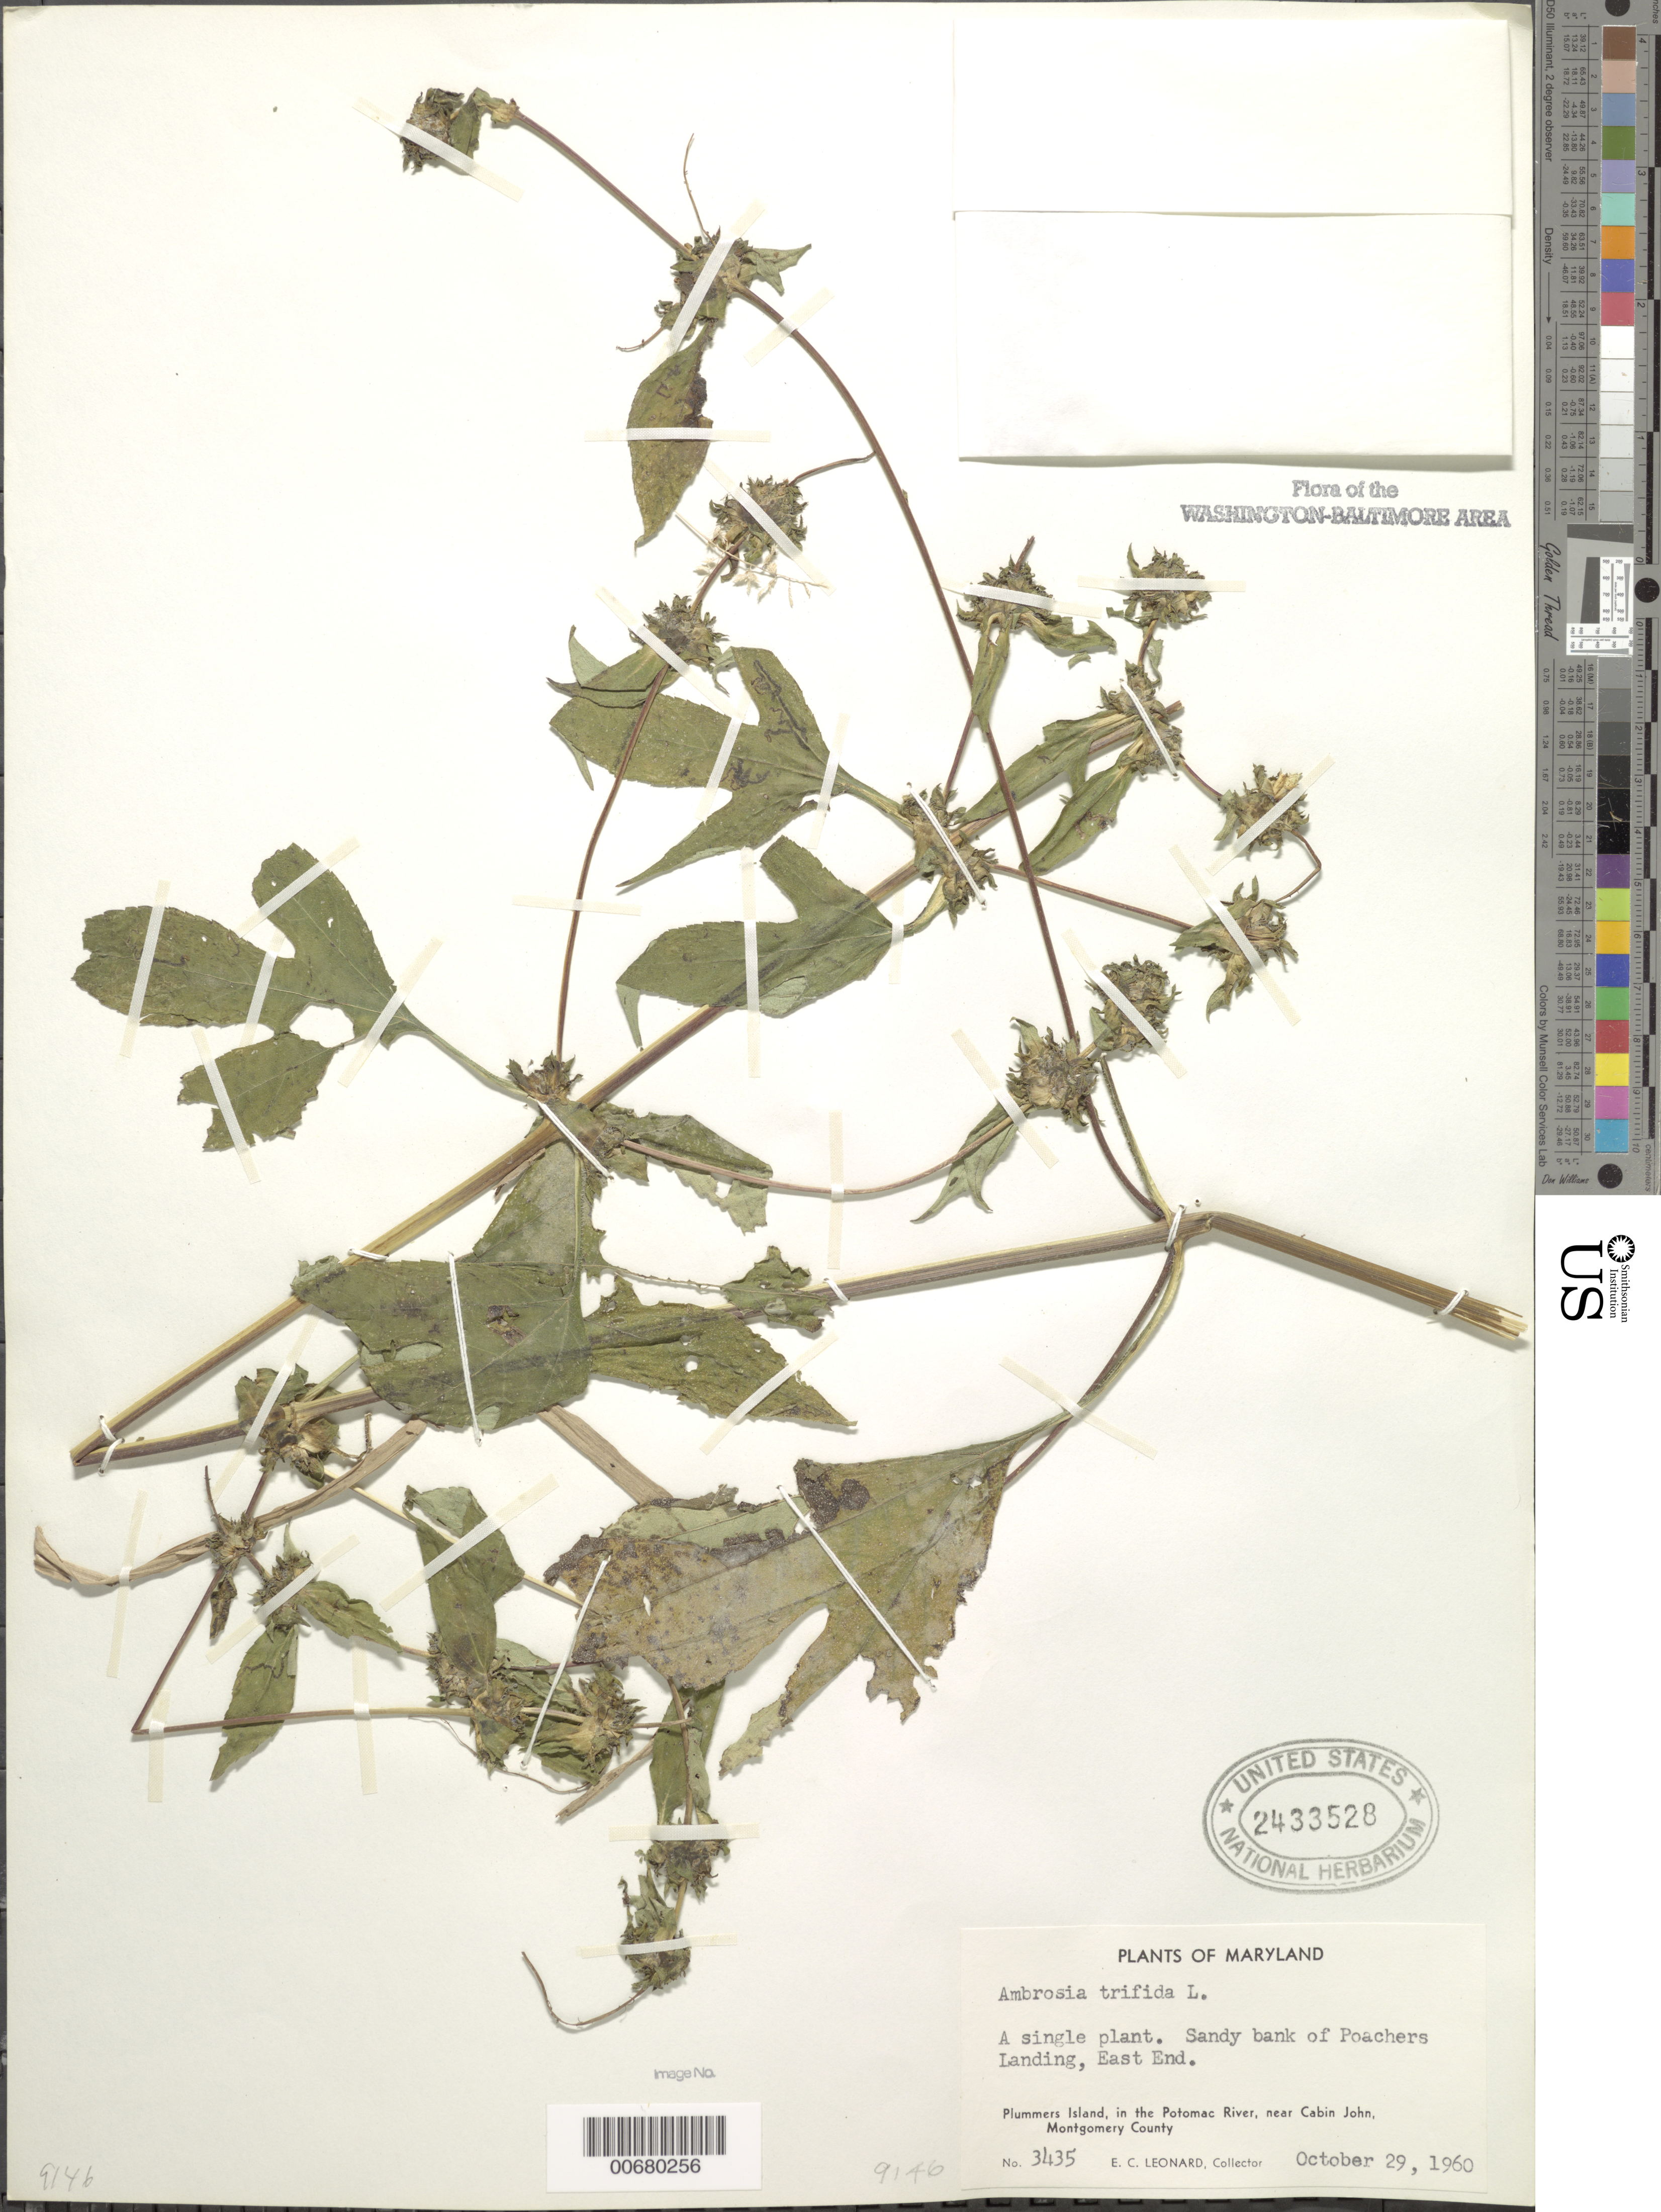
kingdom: Plantae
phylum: Tracheophyta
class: Magnoliopsida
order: Asterales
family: Asteraceae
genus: Ambrosia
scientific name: Ambrosia trifida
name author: L.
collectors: E. C. Leonard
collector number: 3435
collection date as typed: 29 Oct 1960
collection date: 1960-10-29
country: United States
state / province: Maryland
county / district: Montgomery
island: Plummers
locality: Plummers Island, near Cabin John, Poachers Island, east end Plummers Island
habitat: Sandy bank.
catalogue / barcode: US 2433528